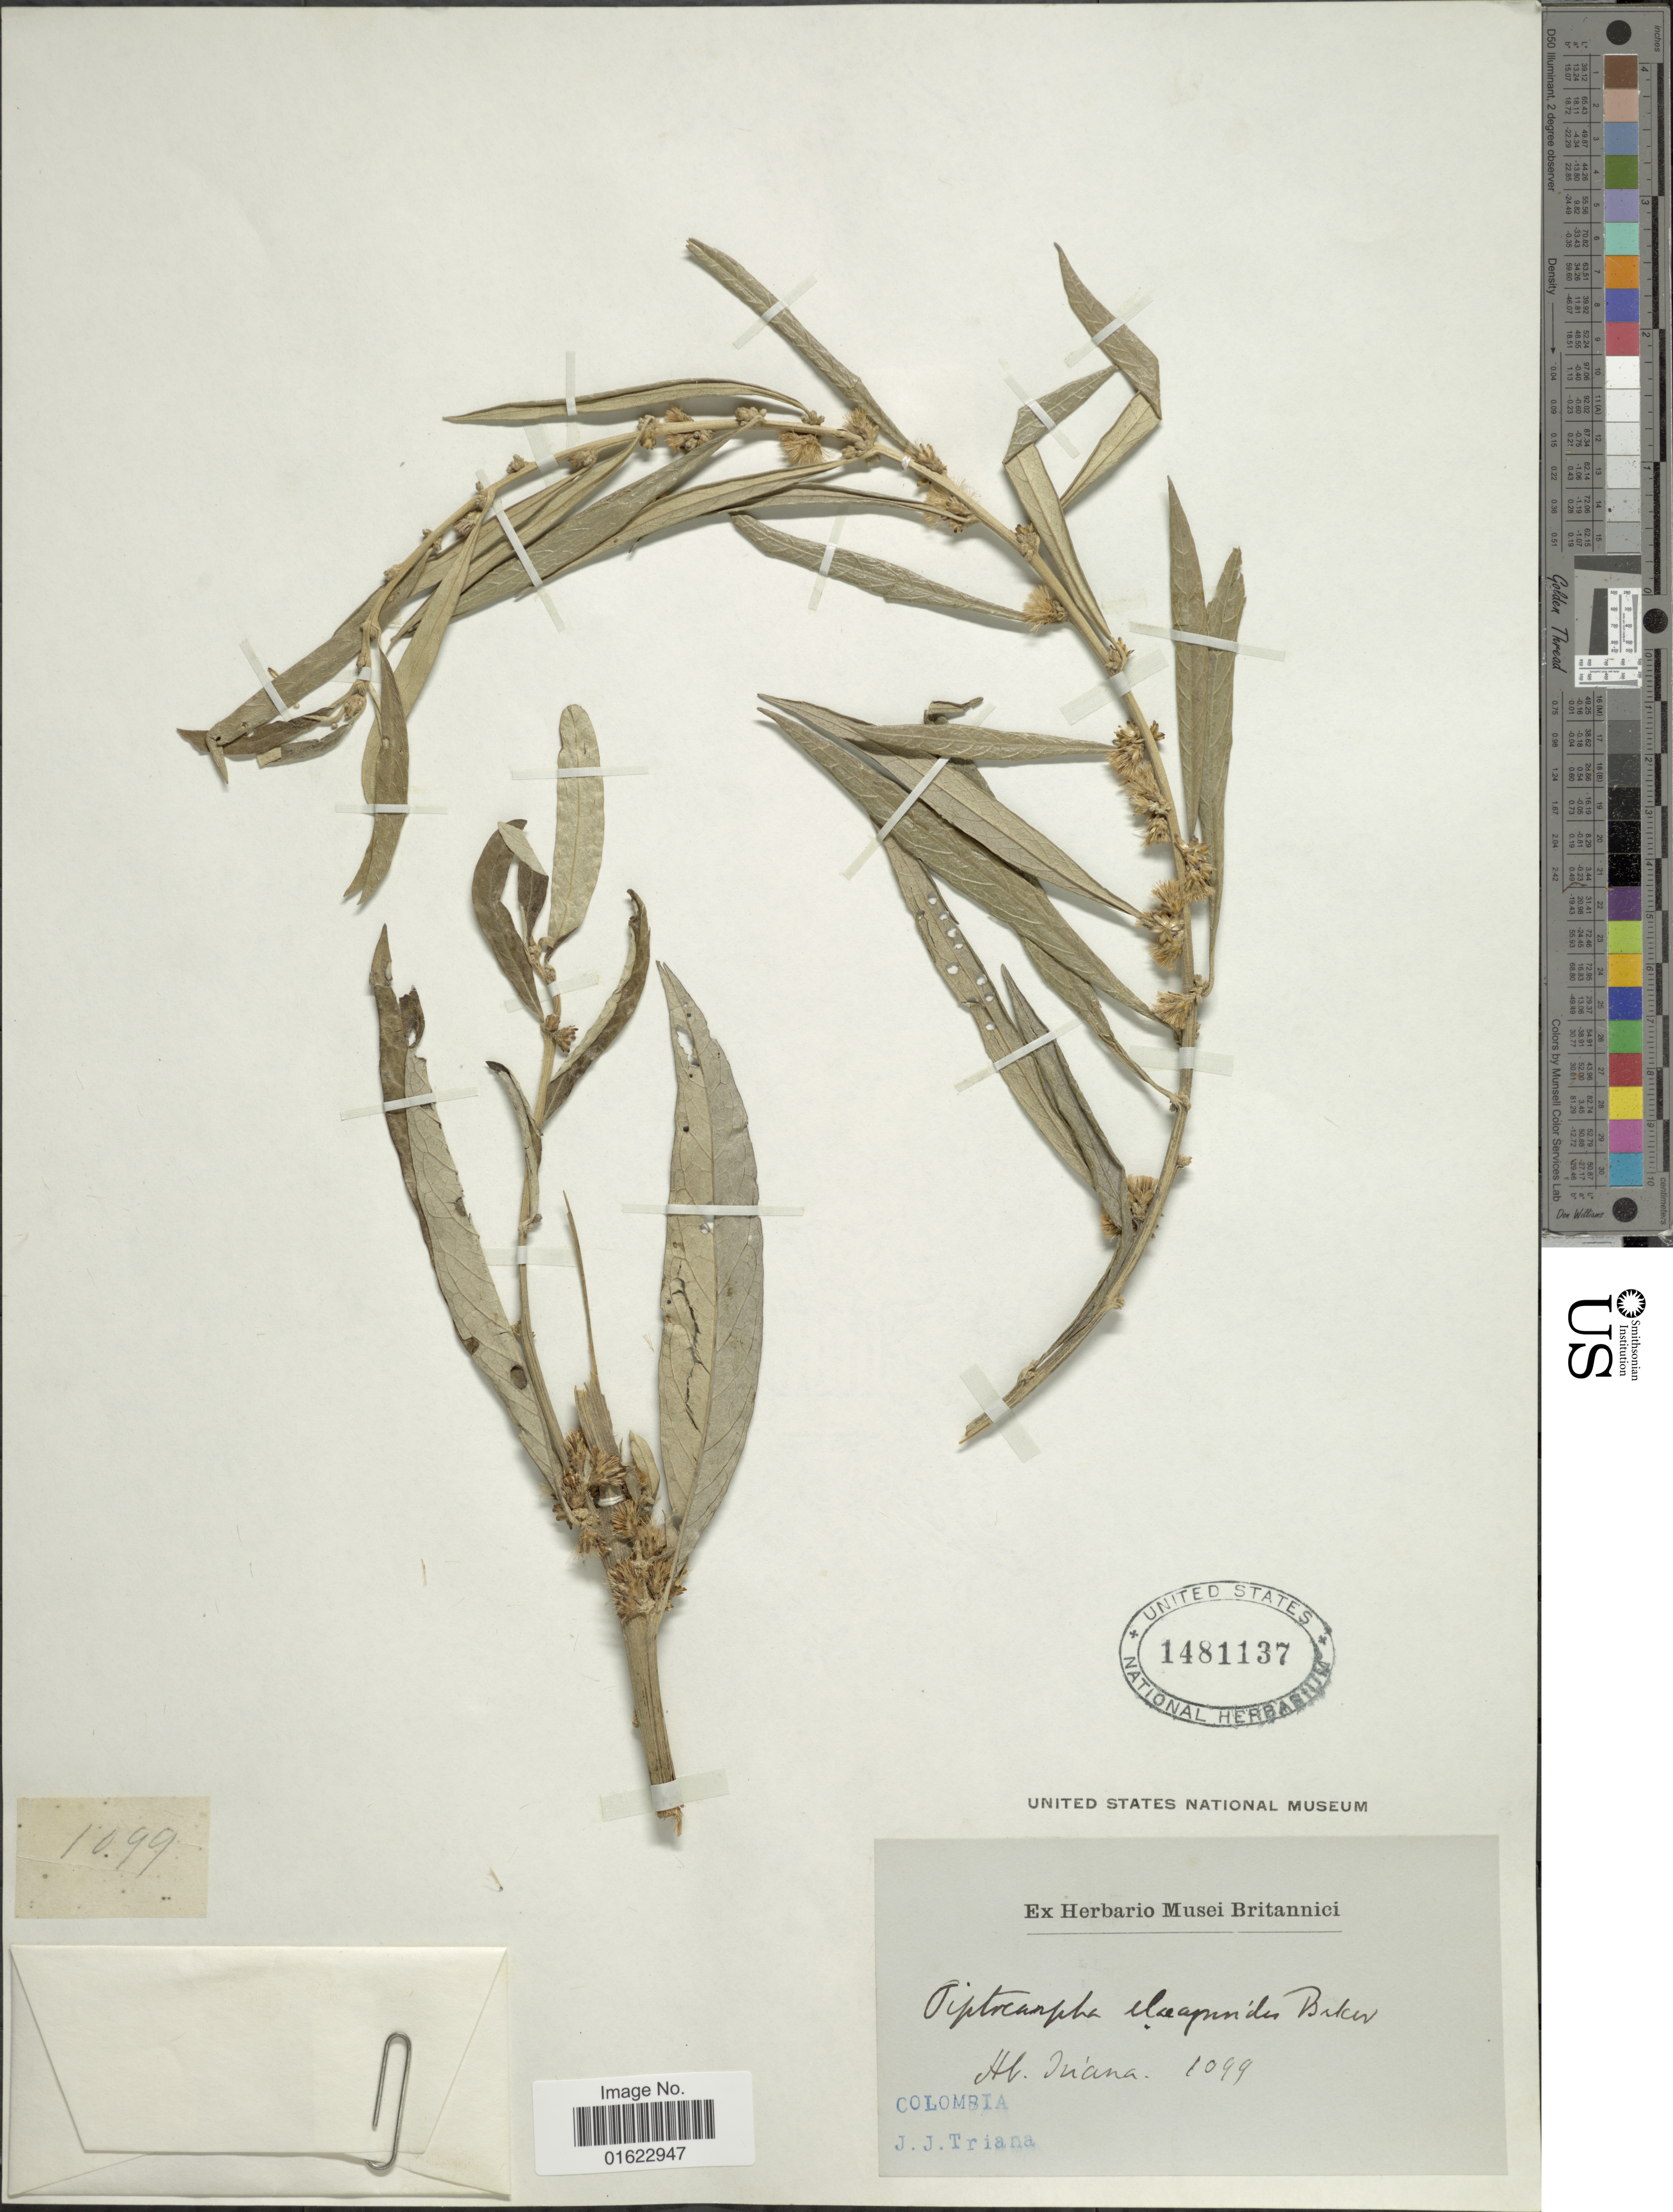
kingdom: Plantae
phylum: Tracheophyta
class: Magnoliopsida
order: Asterales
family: Asteraceae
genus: Pseudopiptocarpha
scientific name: Pseudopiptocarpha eleagnoides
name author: (Kunth) H. Rob.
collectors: J. J. Triana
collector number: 1099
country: Colombia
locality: Colombia. Hb. Triana.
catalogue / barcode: US 1481137